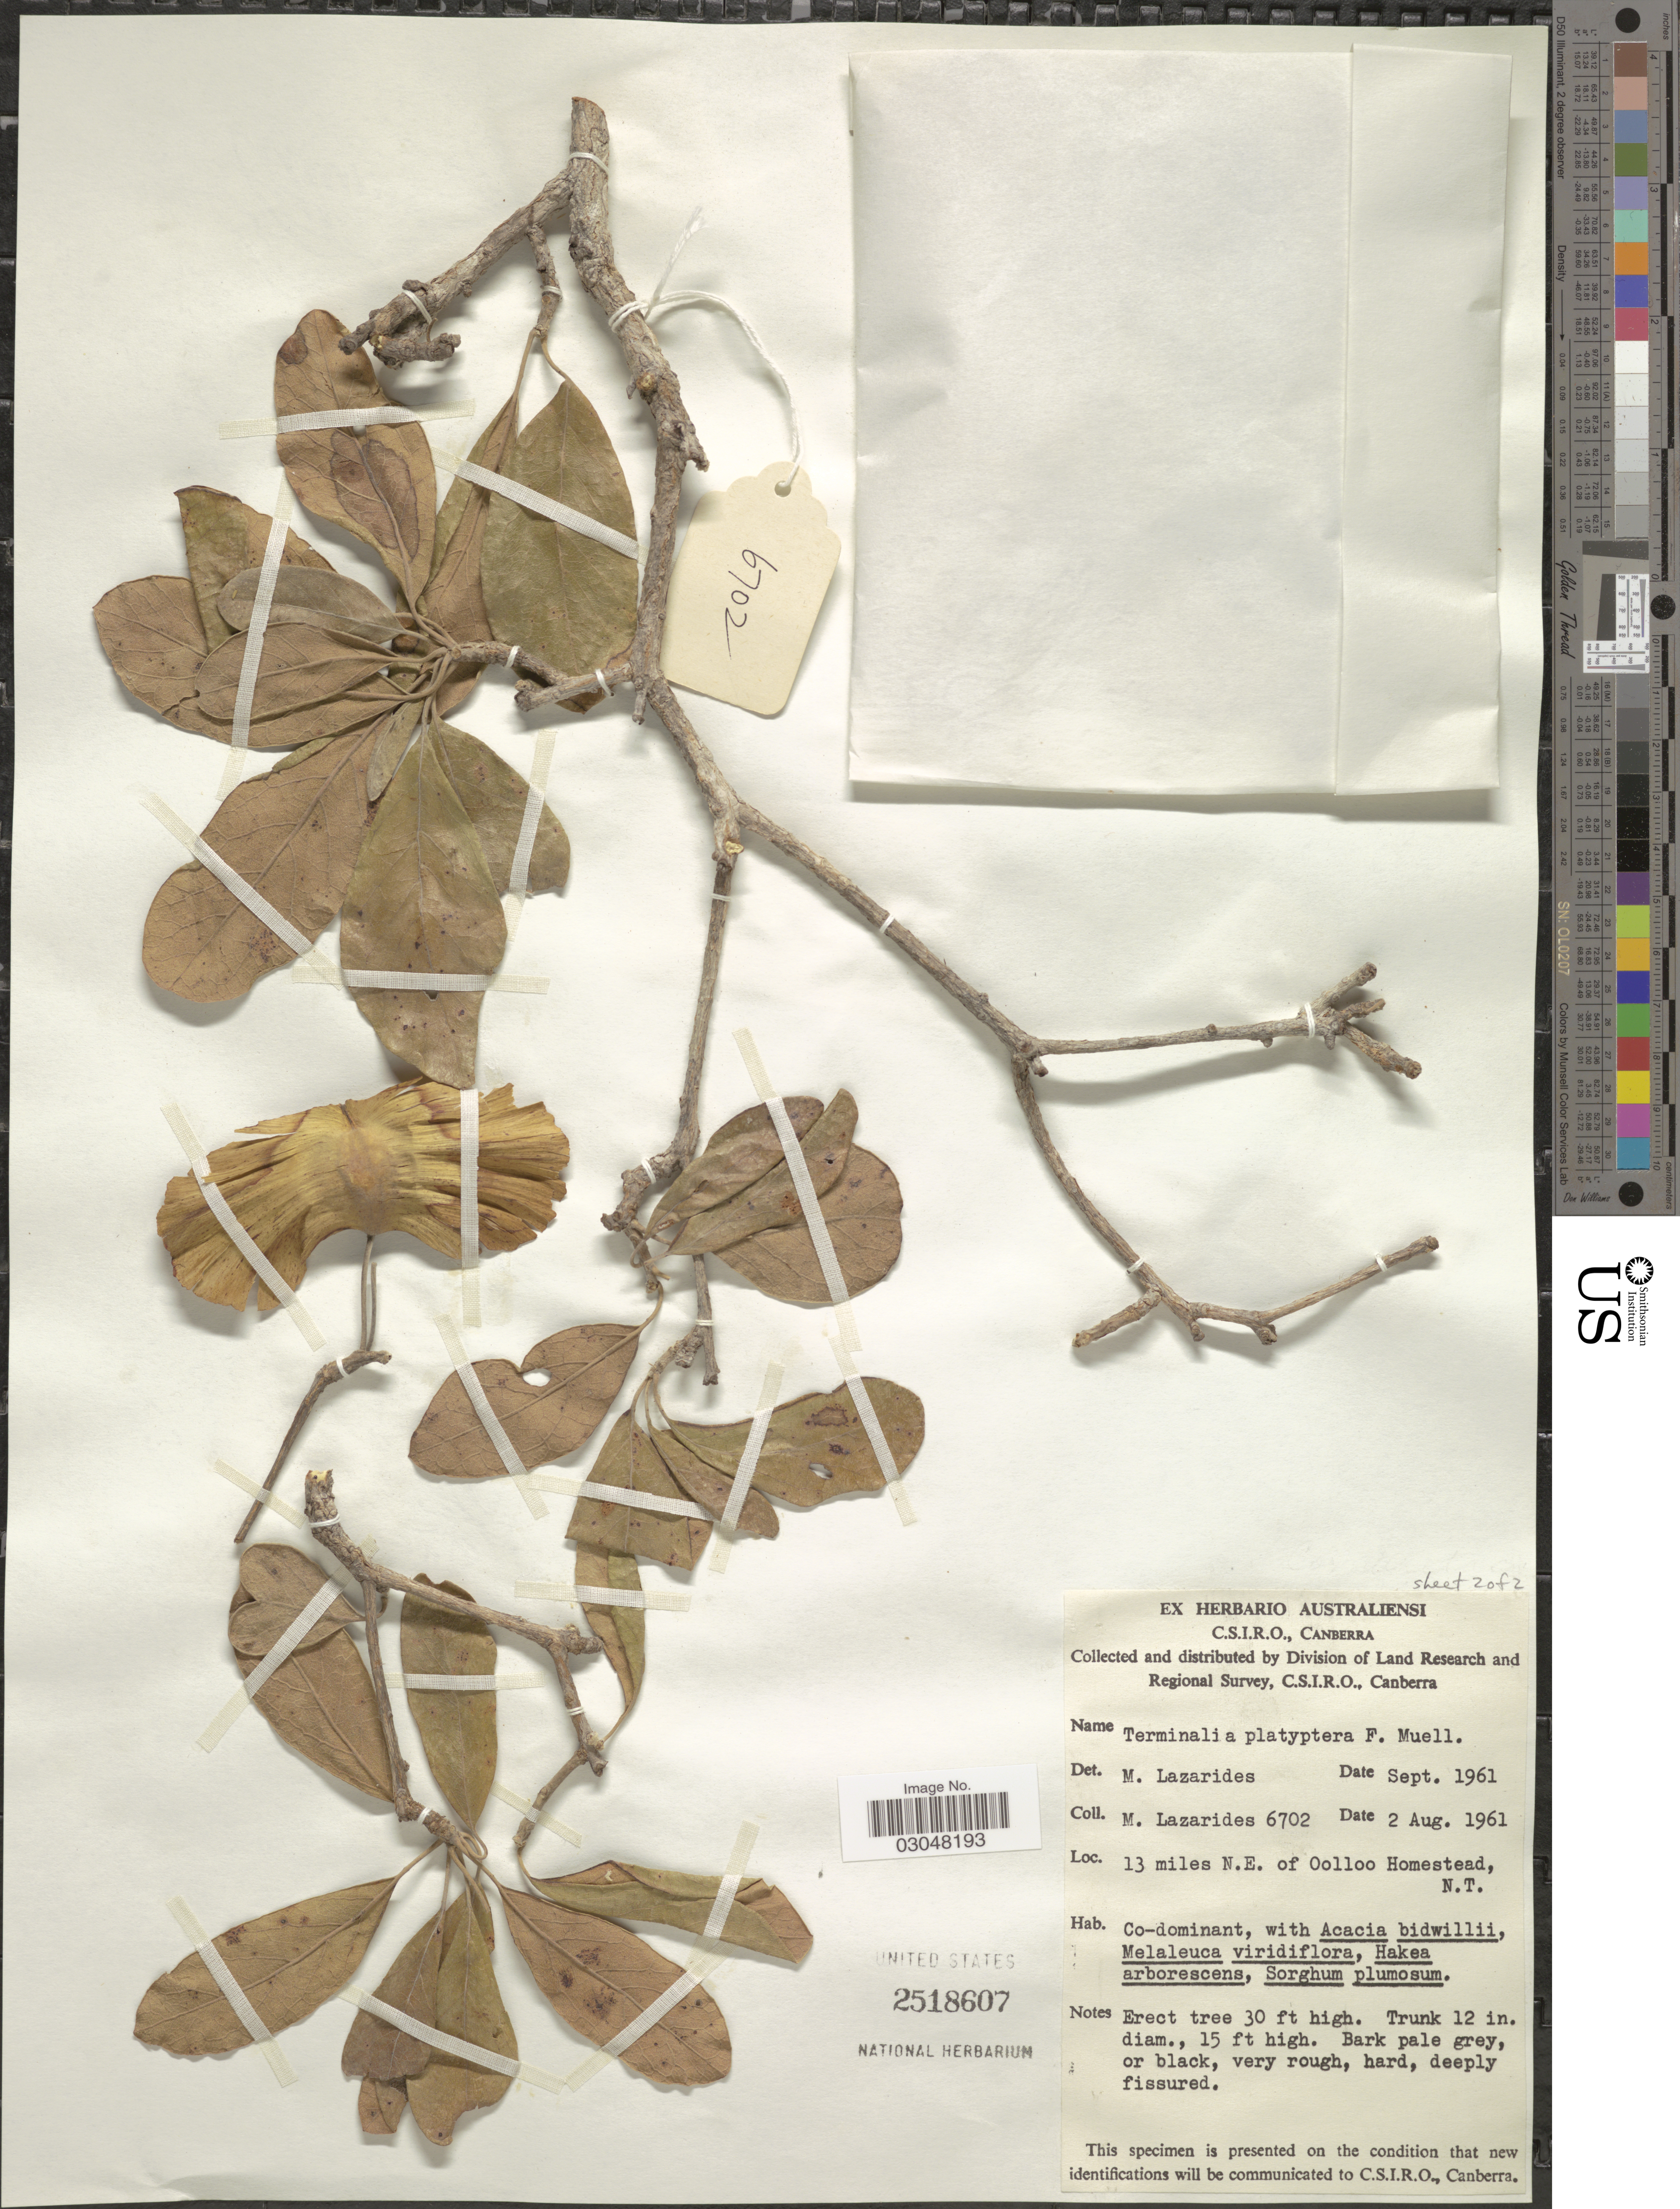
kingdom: Plantae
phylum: Tracheophyta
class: Magnoliopsida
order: Myrtales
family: Combretaceae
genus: Terminalia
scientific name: Terminalia platyptera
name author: F. Muell.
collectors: M. Lazarides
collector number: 6702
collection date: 1961-08-02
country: Australia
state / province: Northern Territory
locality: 13 miles N.E. of Oolloo Homestead, N.T.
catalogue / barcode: US 2518607